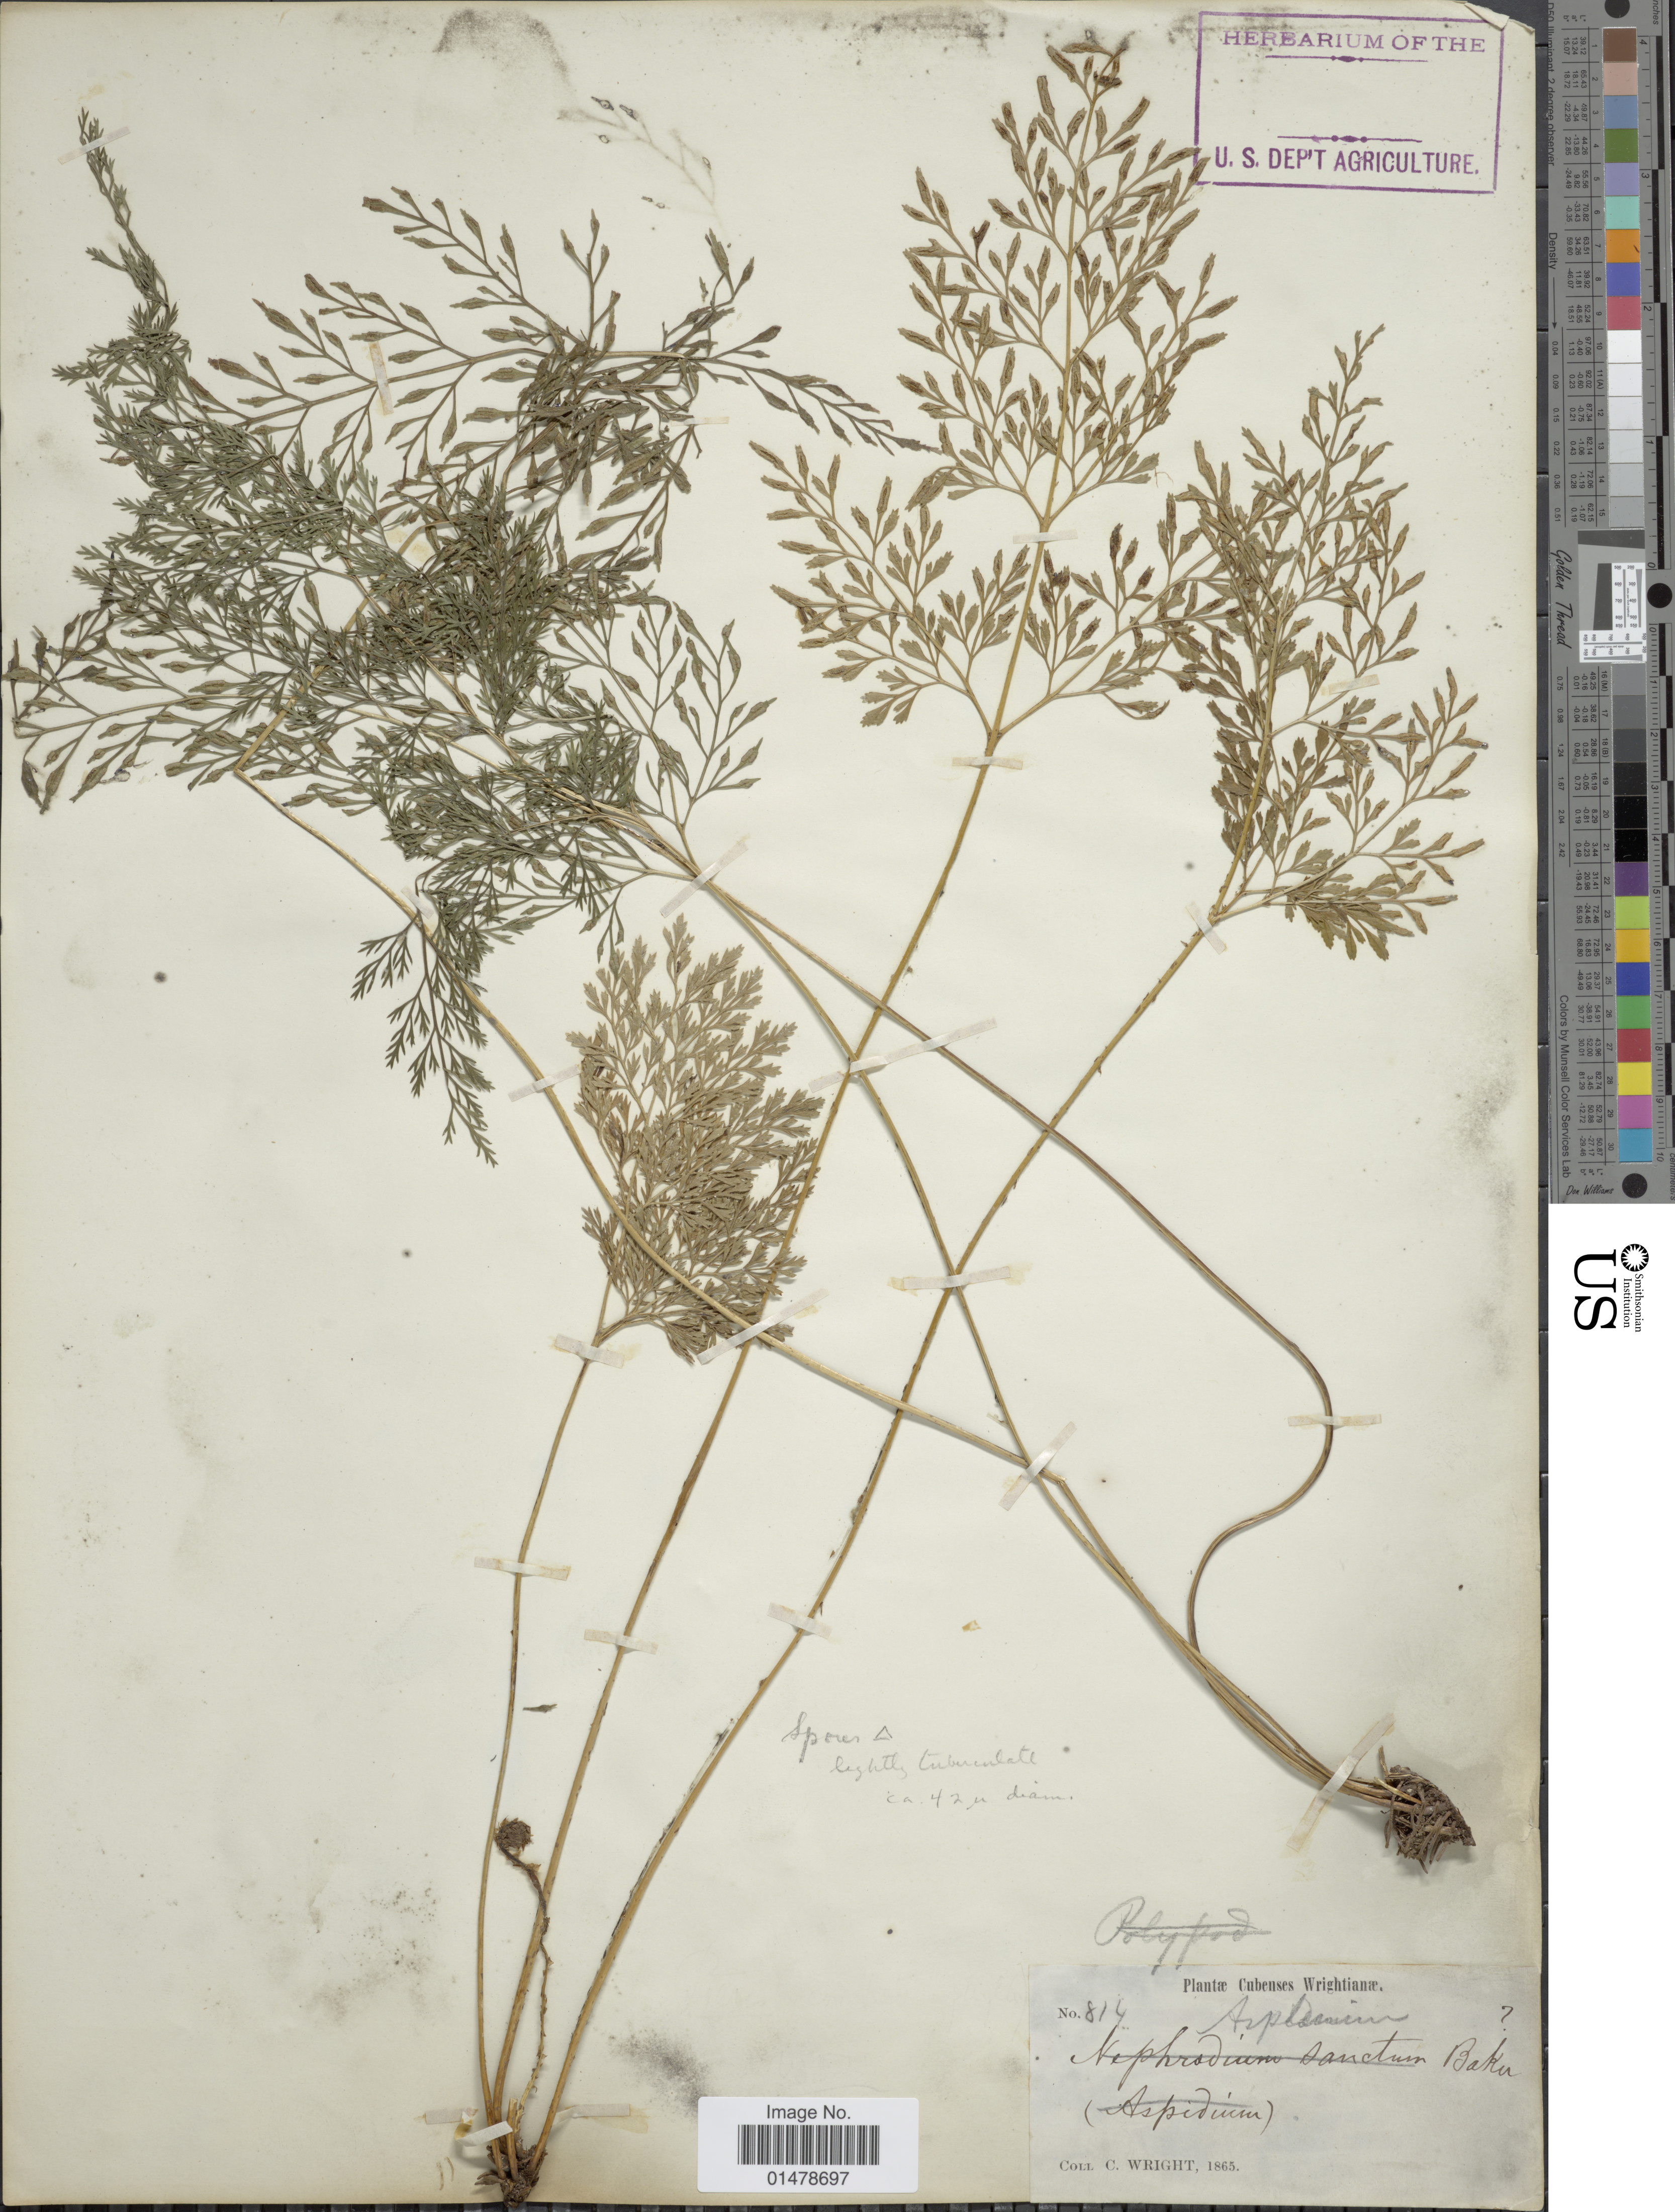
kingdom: Plantae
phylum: Tracheophyta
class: Polypodiopsida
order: Polypodiales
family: Pteridaceae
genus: Pteris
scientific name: Pteris hexagona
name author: (L.) Proctor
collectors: C. Wright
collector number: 814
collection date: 1865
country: Cuba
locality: Plantae Cubenses.